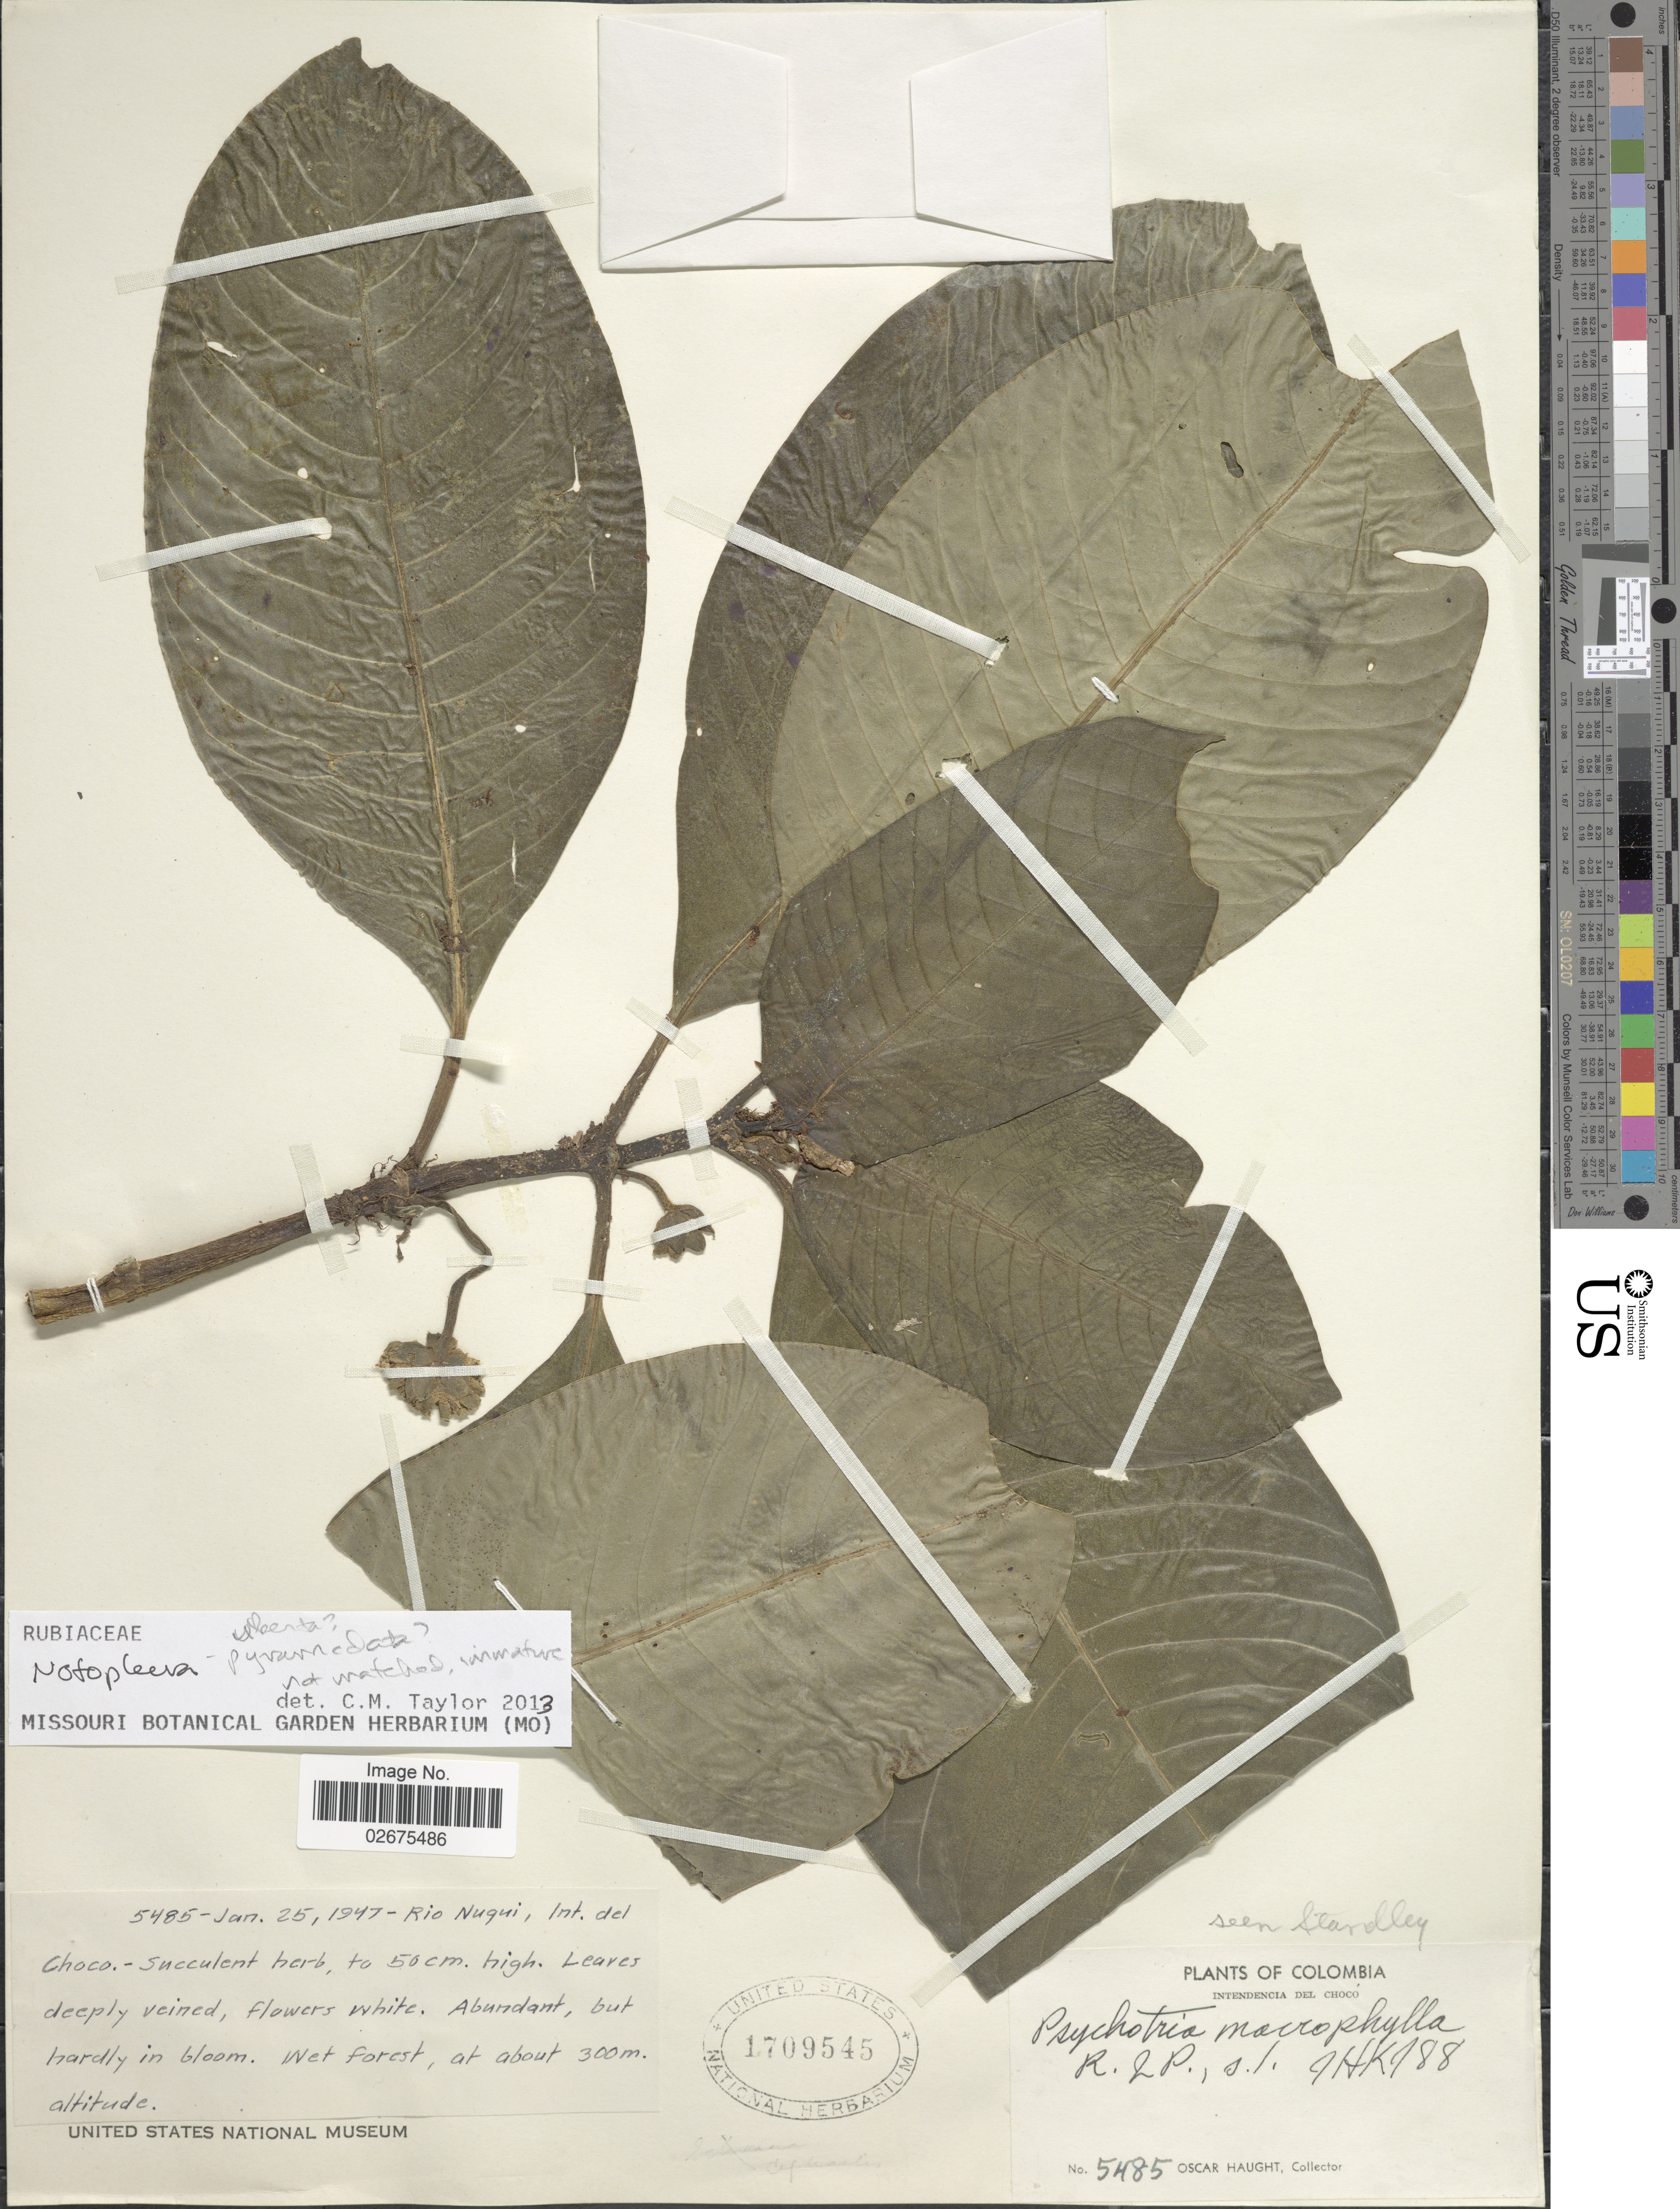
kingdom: Plantae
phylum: Tracheophyta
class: Magnoliopsida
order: Gentianales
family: Rubiaceae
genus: Notopleura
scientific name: Notopleura sp.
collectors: O. L. Haught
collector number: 5485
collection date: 1947-01-25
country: Colombia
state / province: Chocó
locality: Rio Nuqui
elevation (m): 300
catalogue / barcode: US 1709545